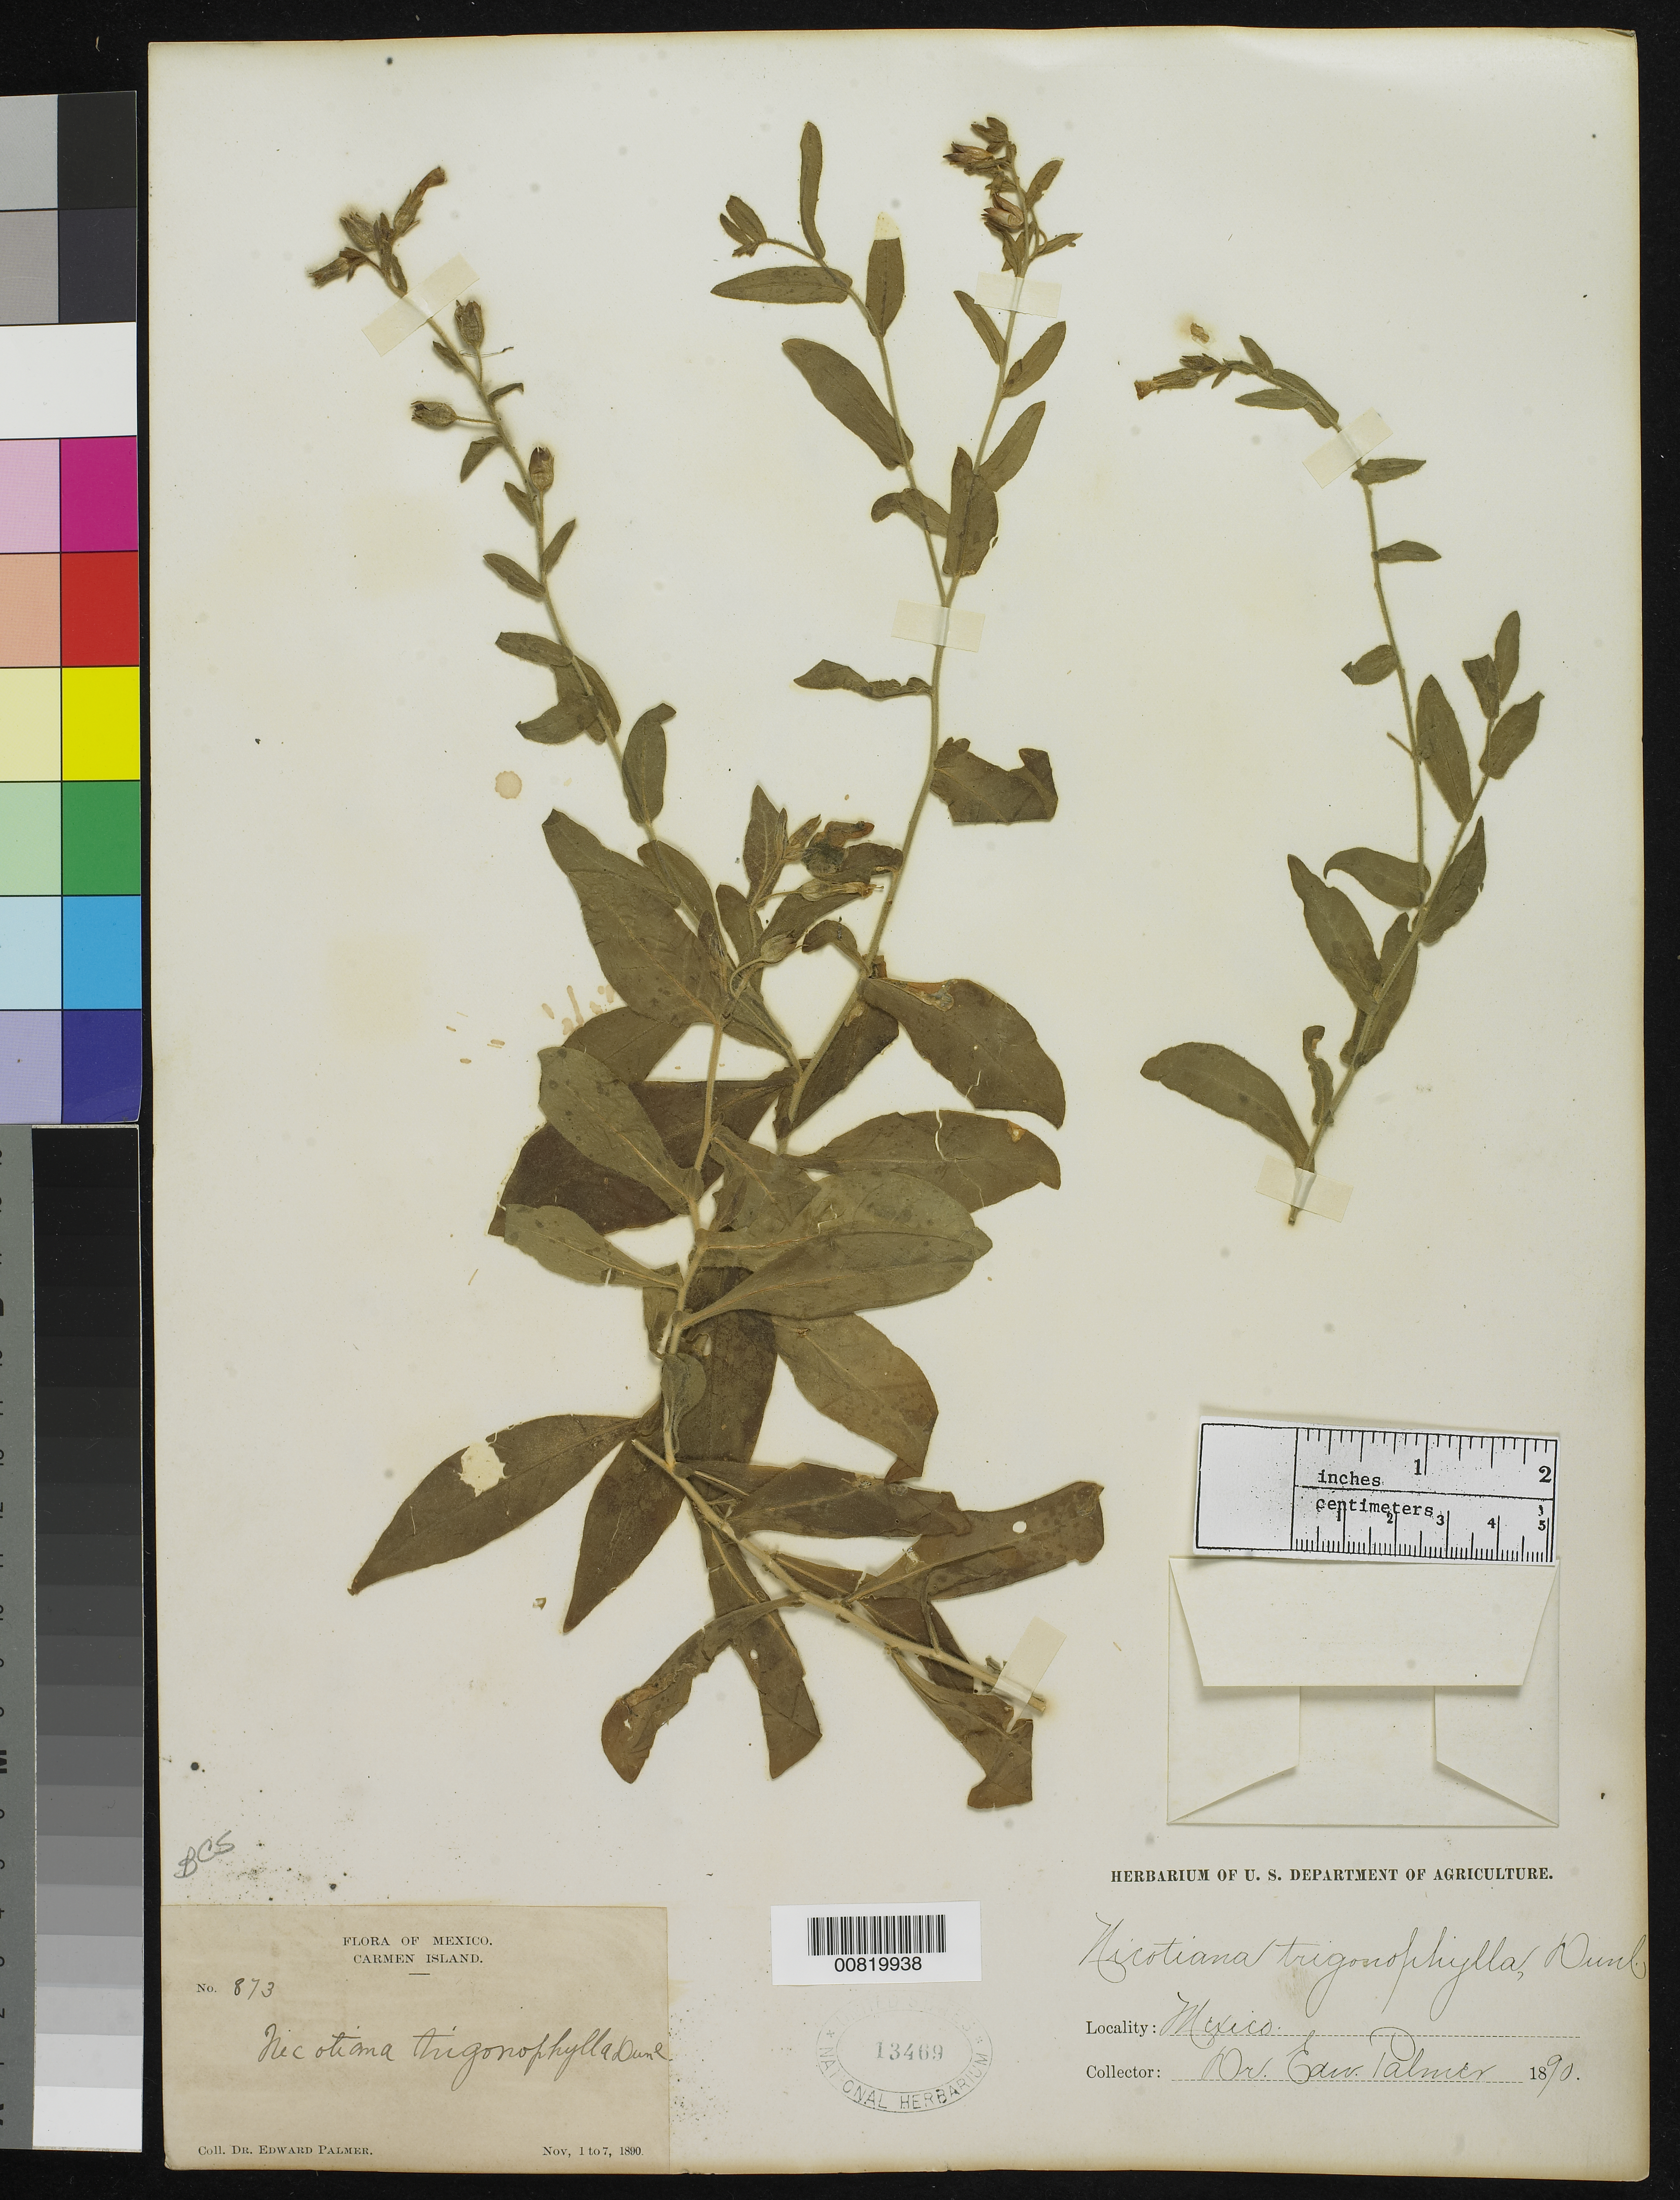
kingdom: Plantae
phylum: Tracheophyta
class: Magnoliopsida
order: Solanales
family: Solanaceae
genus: Nicotiana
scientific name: Nicotiana trigonophylla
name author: Dunal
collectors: E. Palmer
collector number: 873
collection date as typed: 01 Nov 1890 to 07 Nov 1890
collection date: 1890-11-01/1890-11-07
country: Mexico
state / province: Baja California Sur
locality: Carmen Island, Baja California Sur.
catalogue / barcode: US 13469